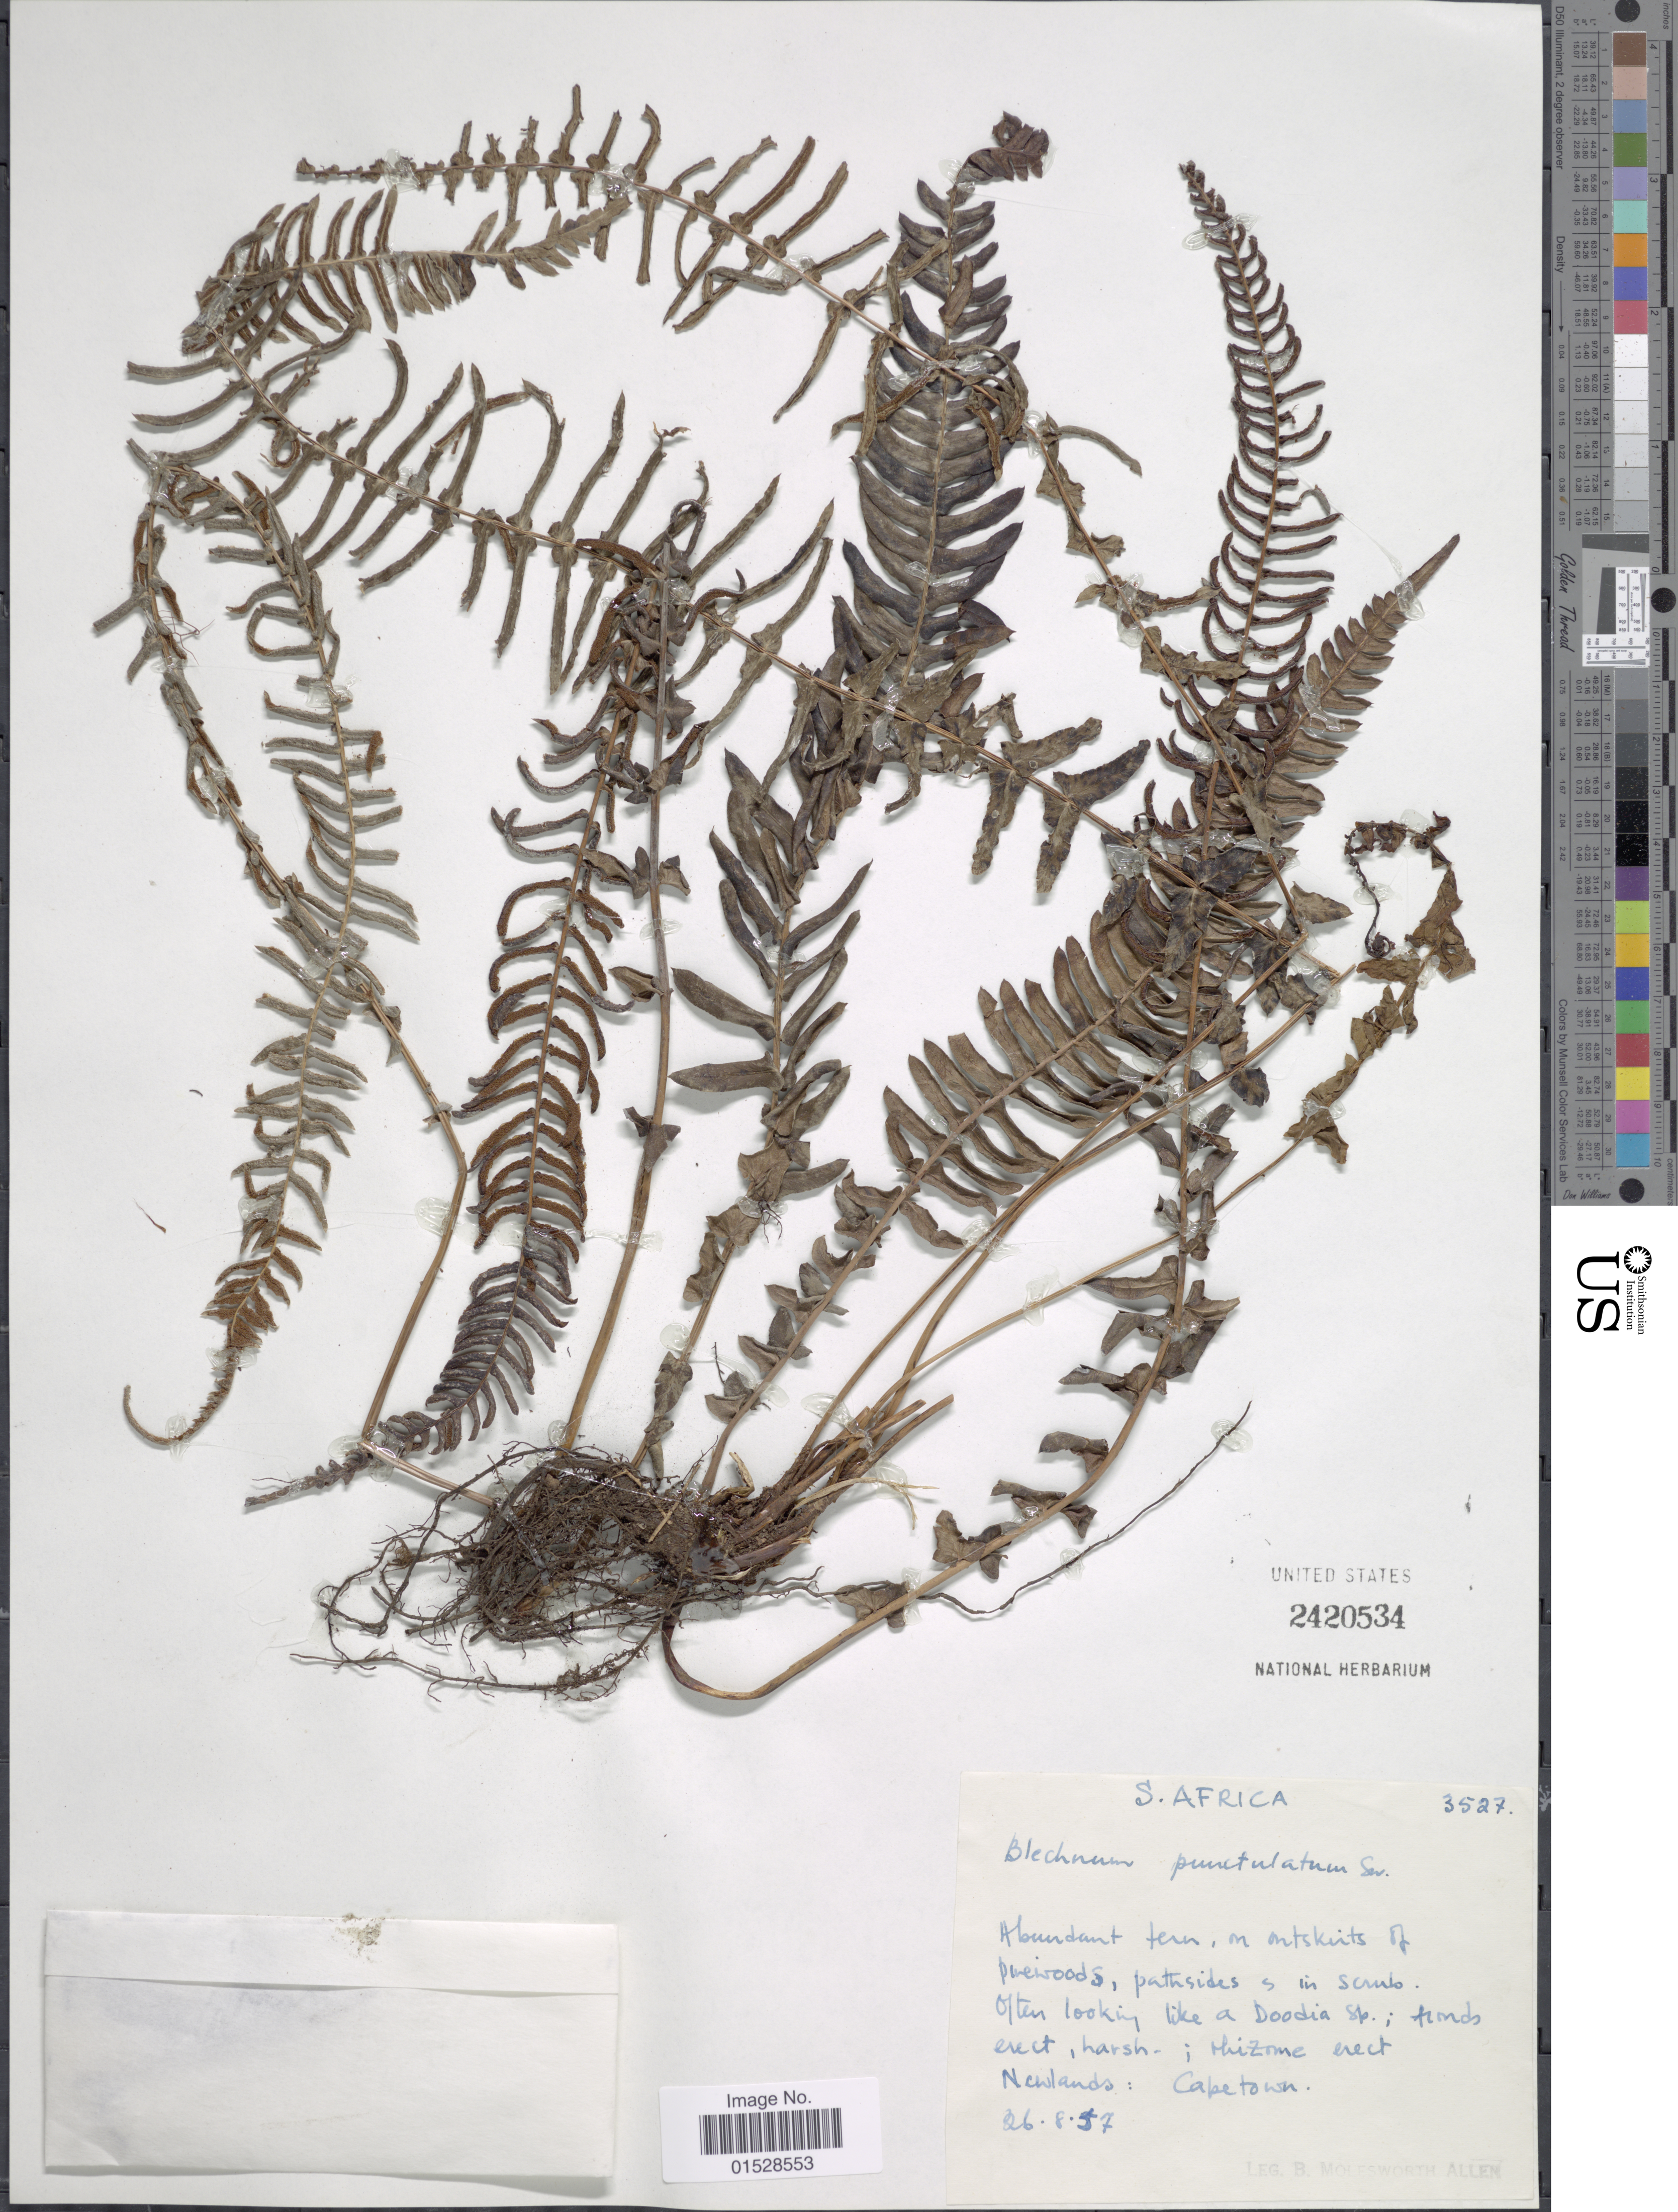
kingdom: Plantae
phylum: Tracheophyta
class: Polypodiopsida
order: Polypodiales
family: Blechnaceae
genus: Blechnum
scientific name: Blechnum punctulatum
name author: Sw.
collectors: B. E. G. Molesworth-Allen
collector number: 3527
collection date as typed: Transcribed d/m/y: 26/8/57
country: South Africa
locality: Newlands: Capetown.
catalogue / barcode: US 2420534